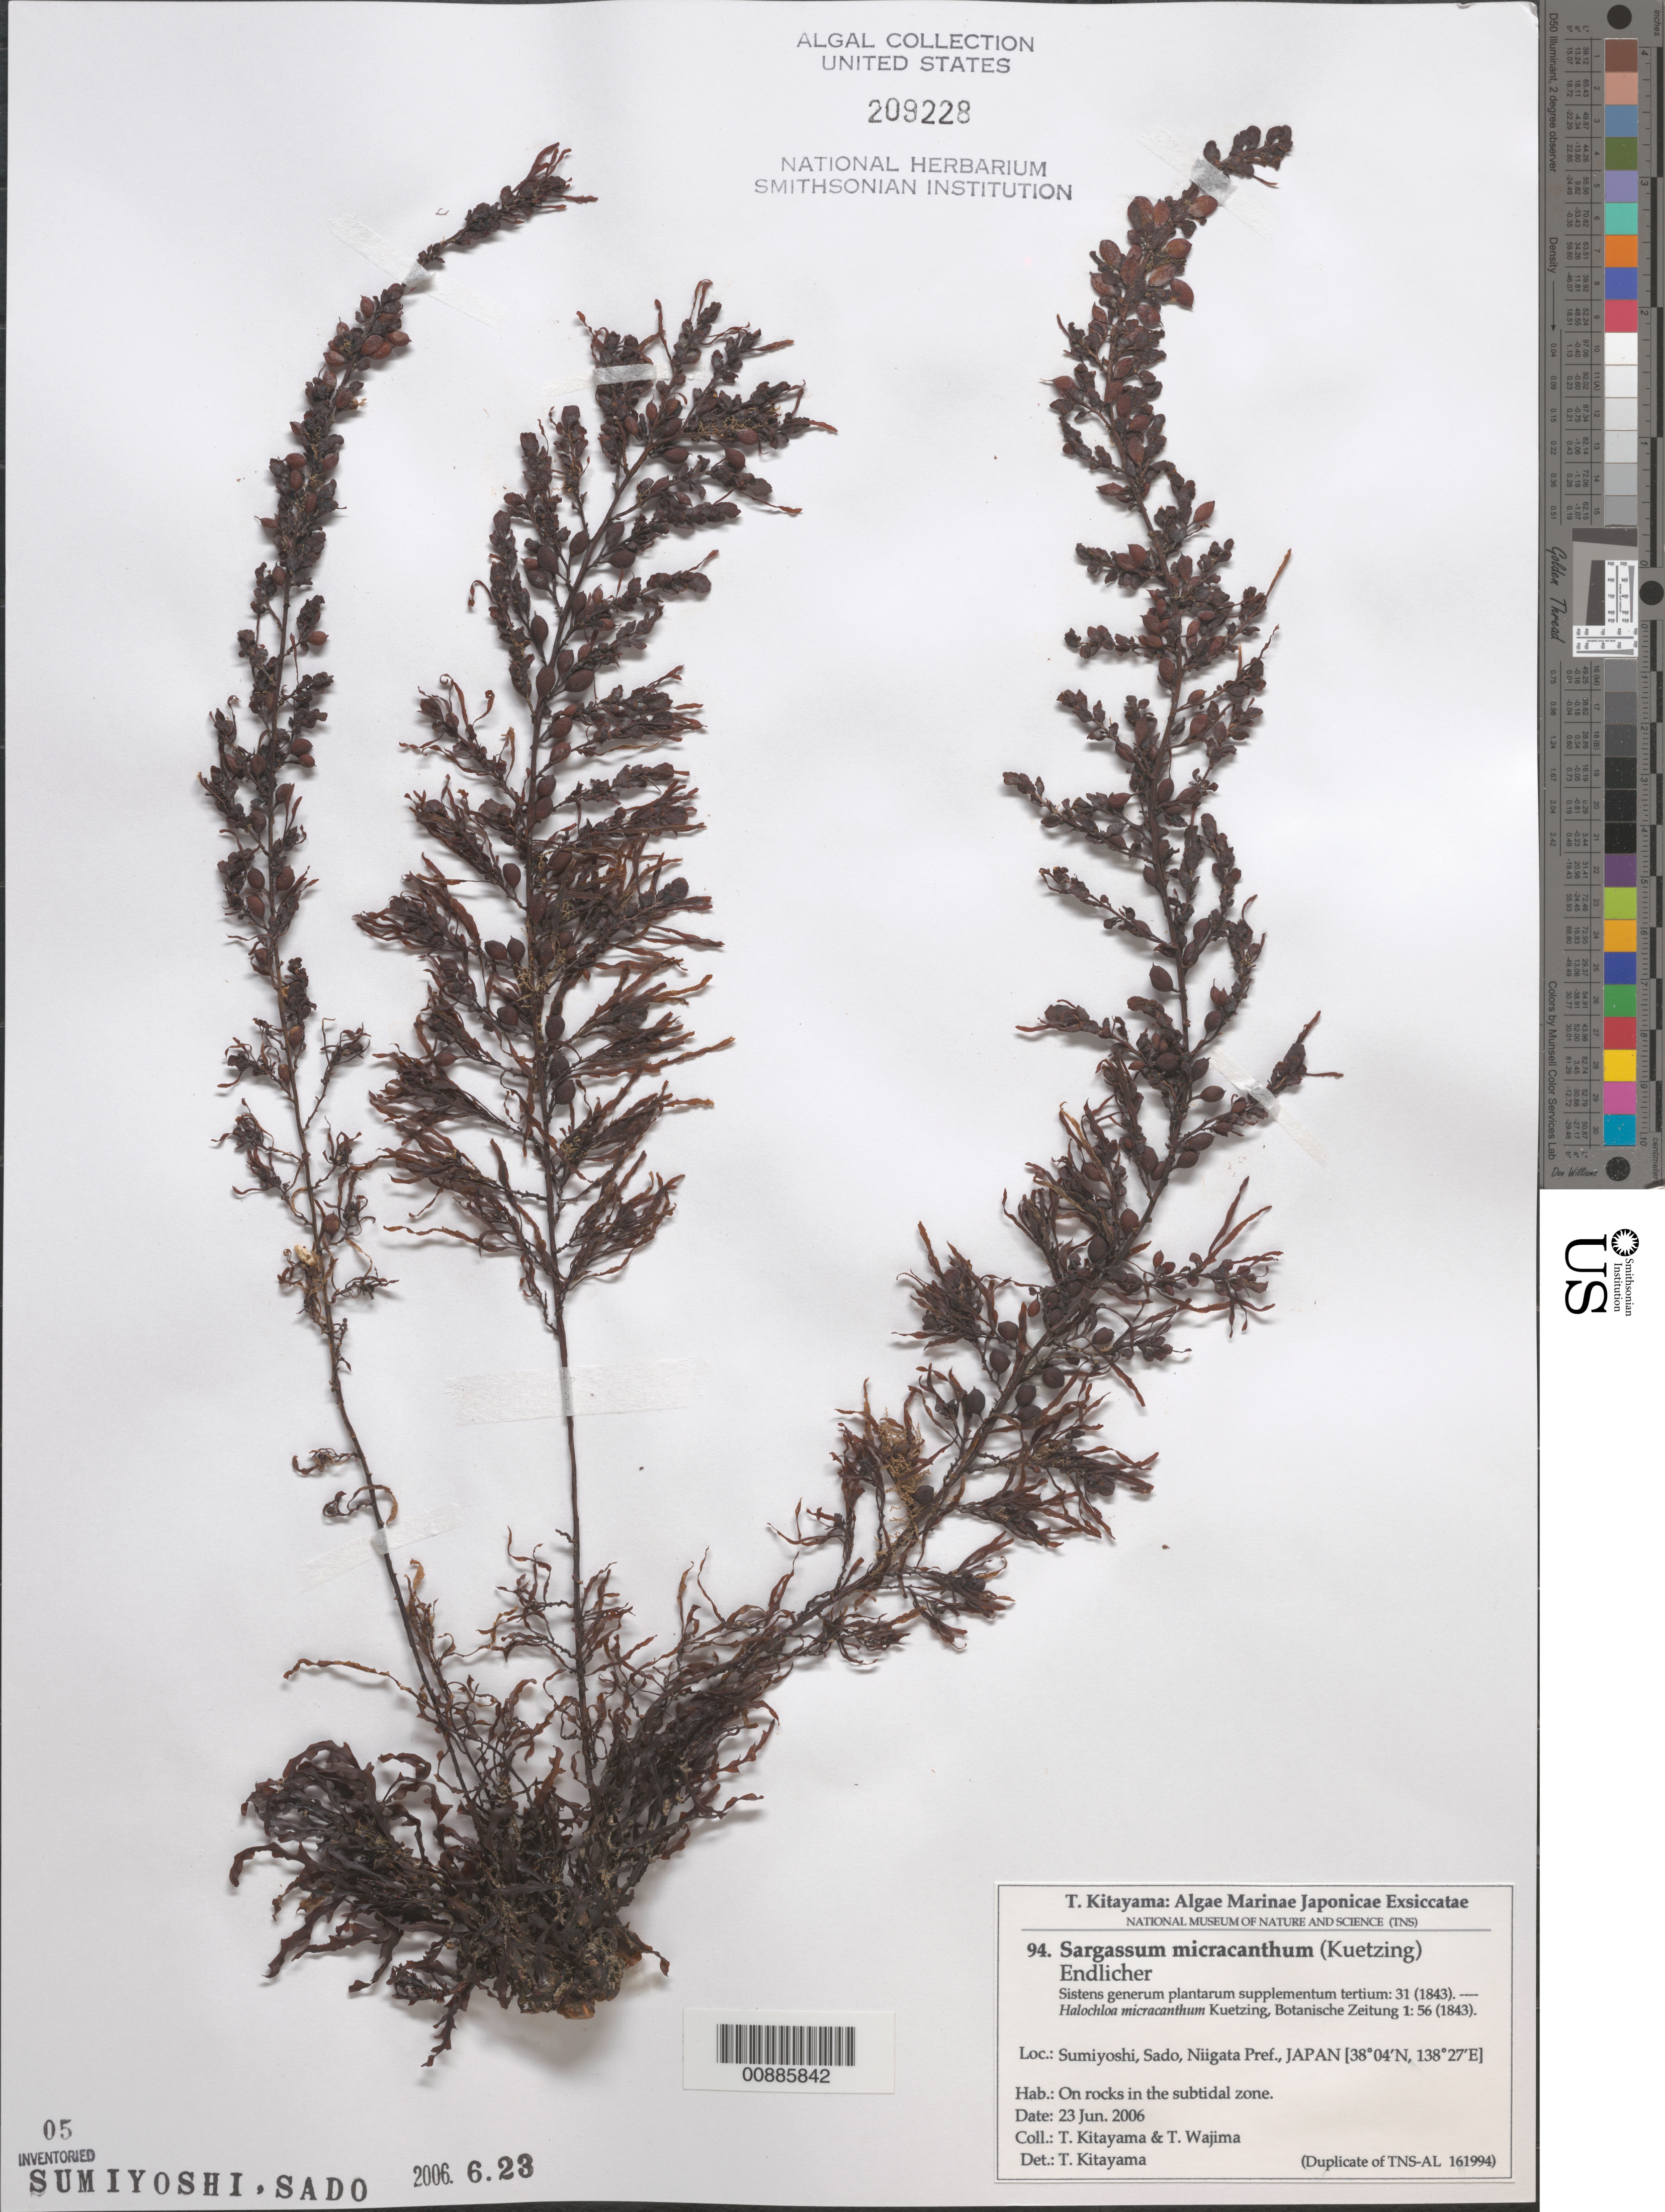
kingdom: Chromista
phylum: Ochrophyta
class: Phaeophyceae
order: Fucales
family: Sargassaceae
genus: Sargassum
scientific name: Sargassum micracanthum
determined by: Kitayama, T.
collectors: T. Kitayama & T. Wajima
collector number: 94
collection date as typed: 23 Jun 2006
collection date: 2006-06-23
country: Japan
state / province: Niigata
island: Sado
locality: Sumiyoshi, Sado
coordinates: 38 04' N, 138 27' E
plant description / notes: Kitayama, T., Algae Marinae Japonicae Exsiccatae, Fasc. IV (Nos. 76-100)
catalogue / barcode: US 209228